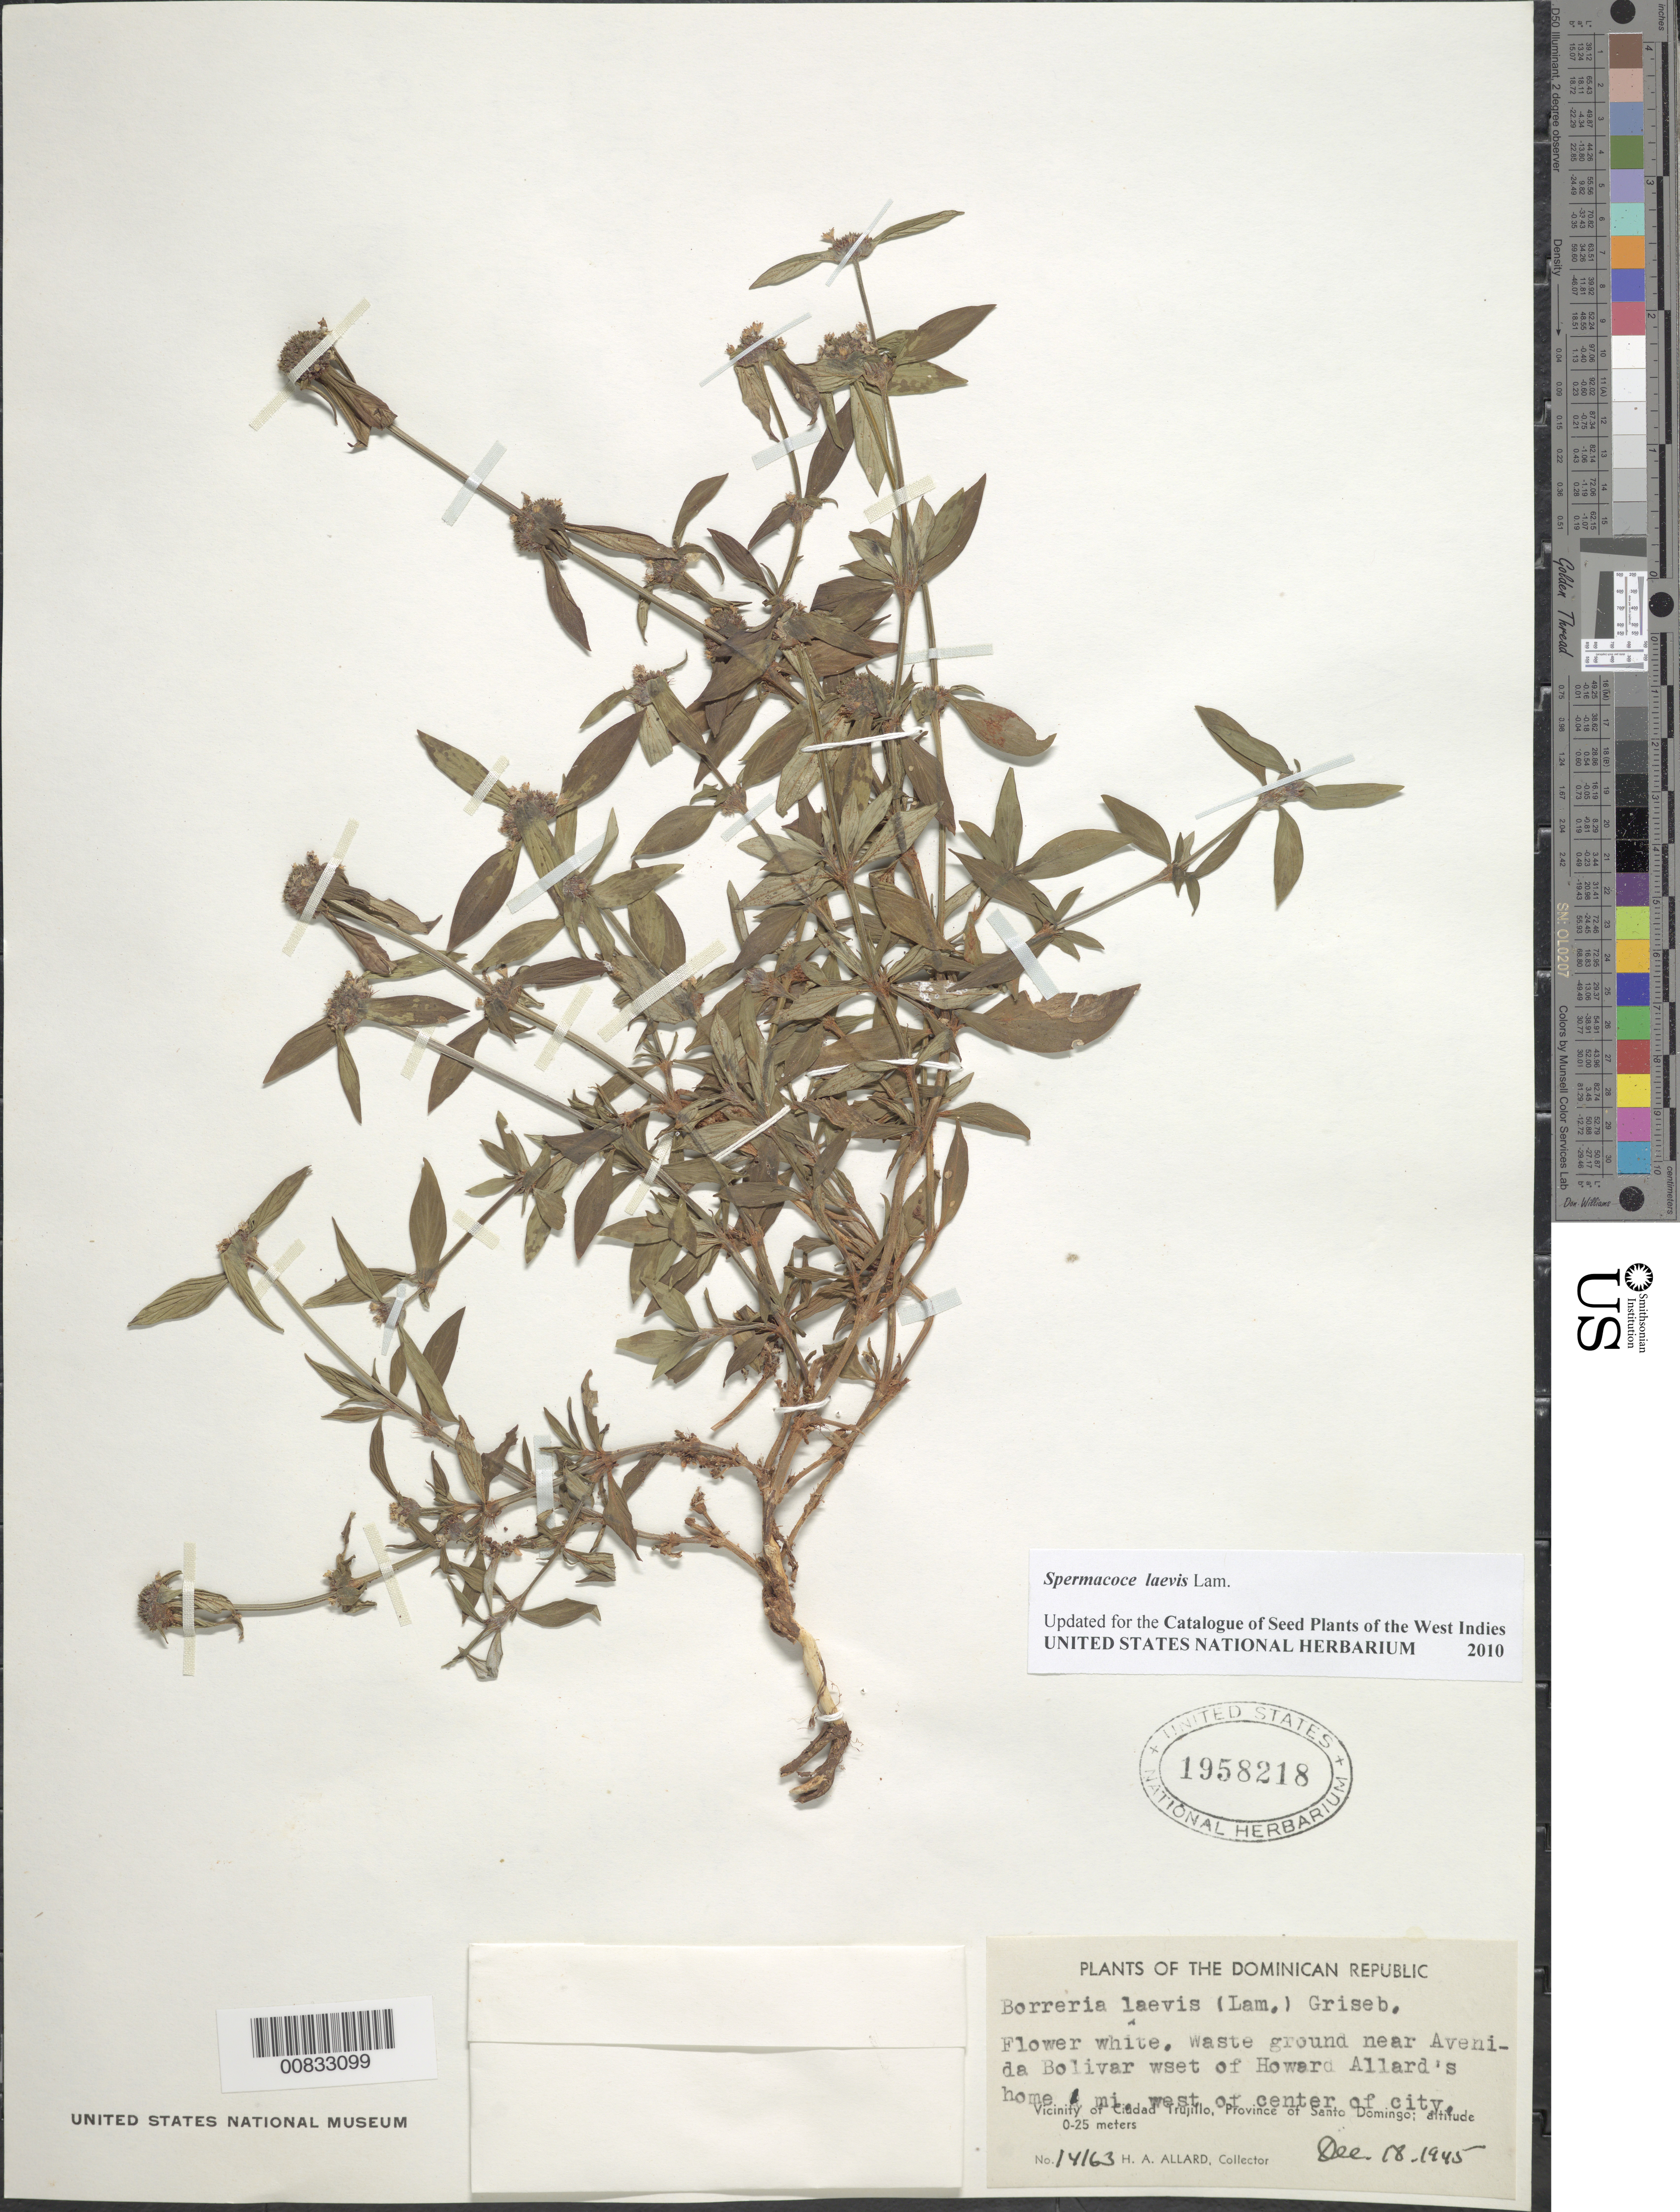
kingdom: Plantae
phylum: Tracheophyta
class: Magnoliopsida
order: Gentianales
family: Rubiaceae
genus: Spermacoce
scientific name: Spermacoce laevis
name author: Lam.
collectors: H. A. Allard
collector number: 14163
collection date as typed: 18 Dec 1945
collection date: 1945-12-18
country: Dominican Republic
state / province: Distrito Nacional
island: Hispaniola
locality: Vicinity of Santo Domingo City, near Avenida Bolivar, W of Howard Allard's home, 1 miles W of center of city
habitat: Waste ground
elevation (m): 0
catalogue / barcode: US 1958218